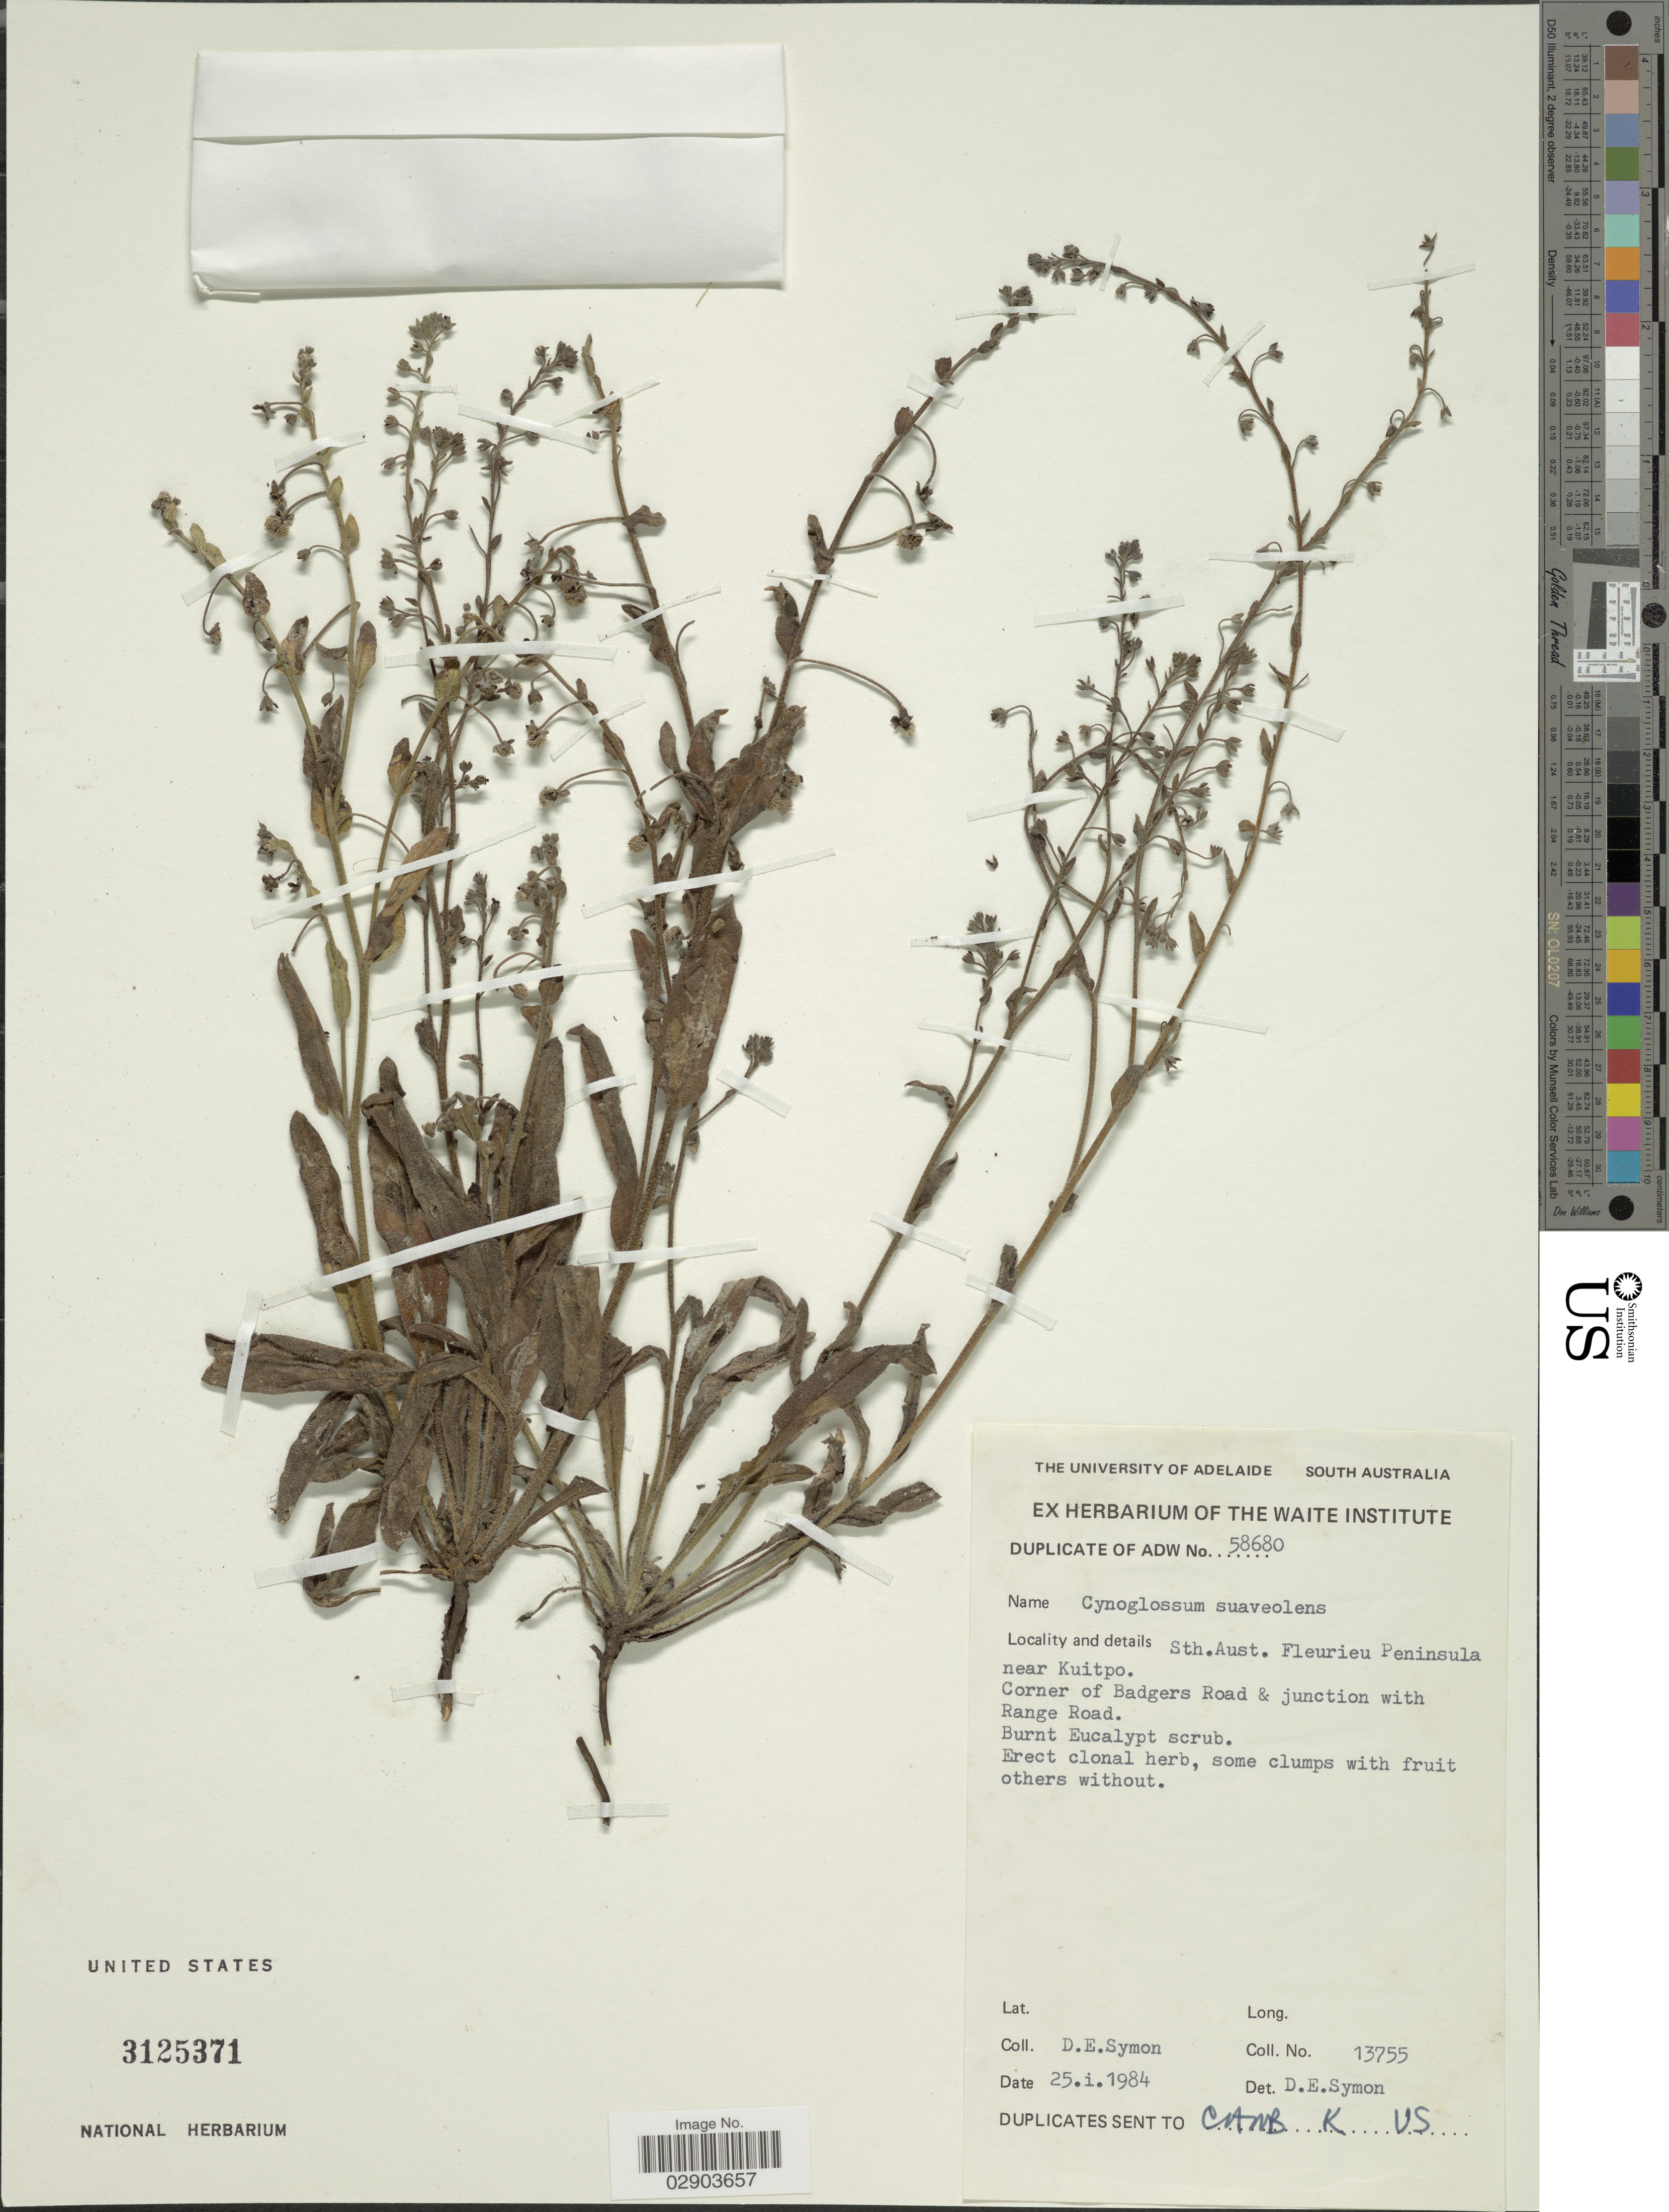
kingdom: Plantae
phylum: Tracheophyta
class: Magnoliopsida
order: Boraginales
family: Boraginaceae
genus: Cynoglossum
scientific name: Cynoglossum suaveolens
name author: R. Br.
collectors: D. Symon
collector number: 13755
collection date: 1984-01-25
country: Australia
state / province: South Australia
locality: South Australia, Sth. Aust., Fleurieu Peninsula near Kuitpo, Corner of Badgers Road & junction with Range Road.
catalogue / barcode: US 3125371